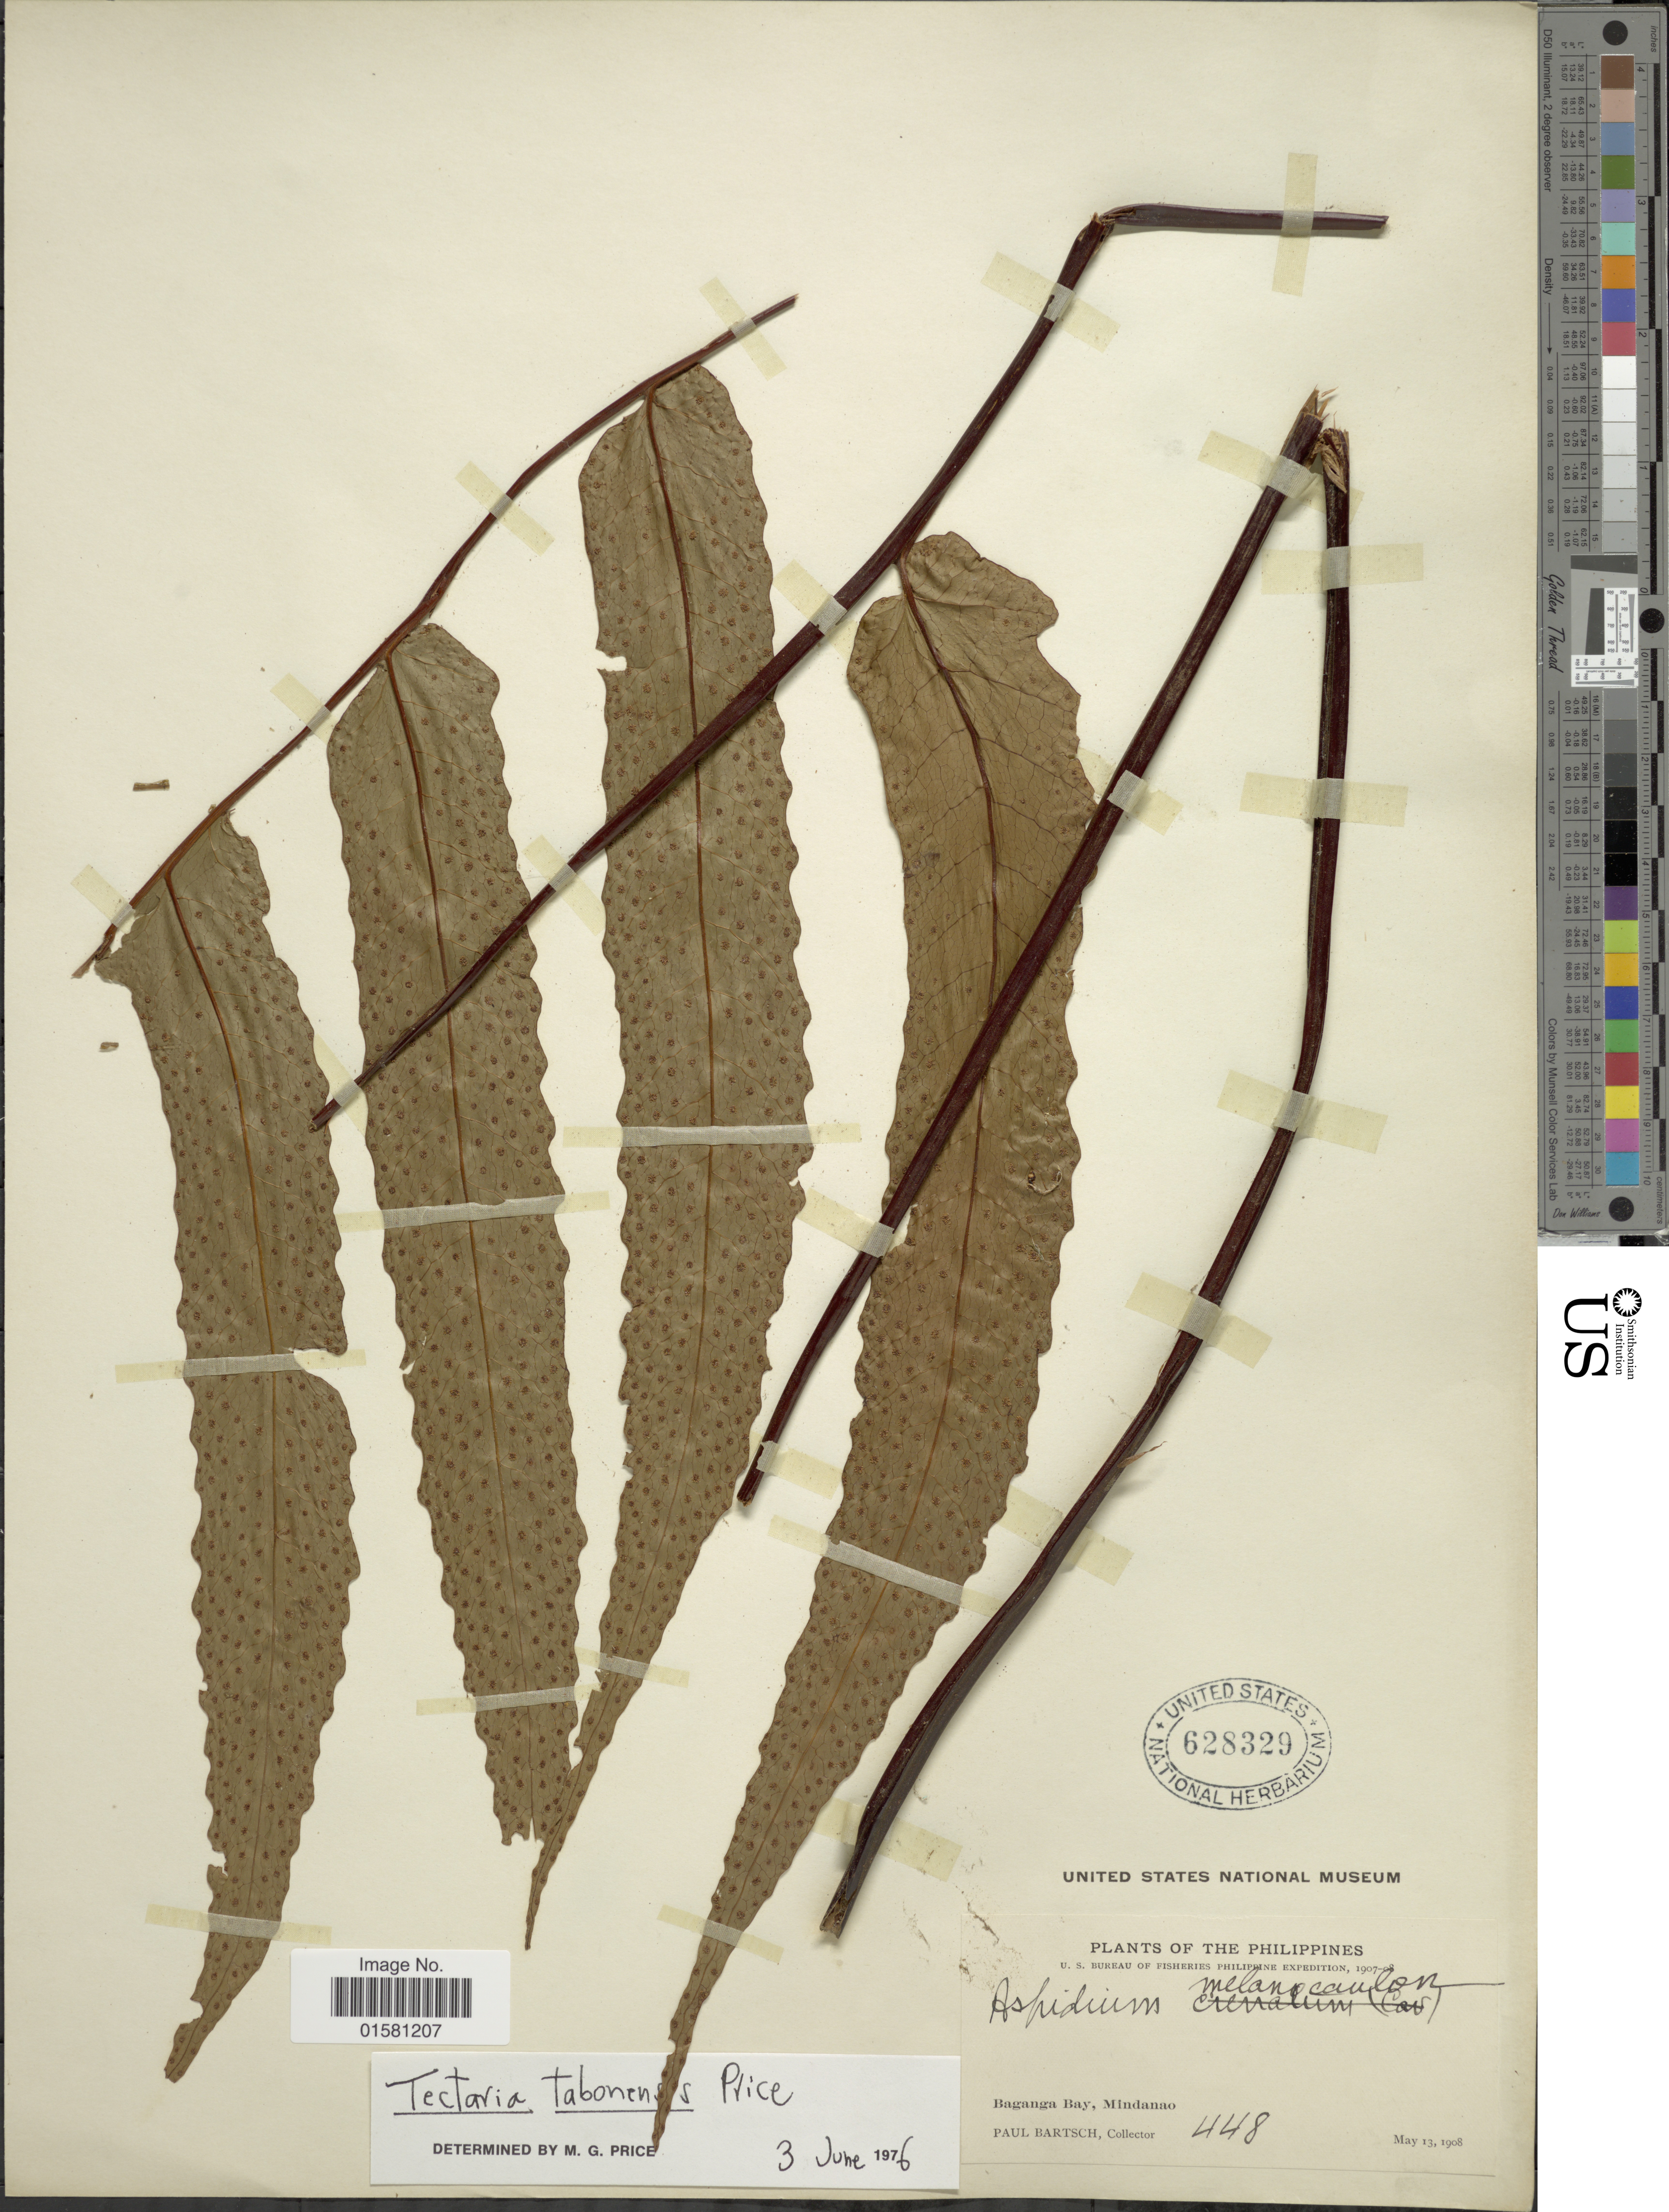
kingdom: Plantae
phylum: Tracheophyta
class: Polypodiopsida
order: Polypodiales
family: Tectariaceae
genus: Tectaria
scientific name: Tectaria tabonensis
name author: M.G. Price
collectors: P. Bartsch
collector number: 448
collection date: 1908-05-13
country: Philippines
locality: Philippines, Baganga Bay, Mindanao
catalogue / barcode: US 628329